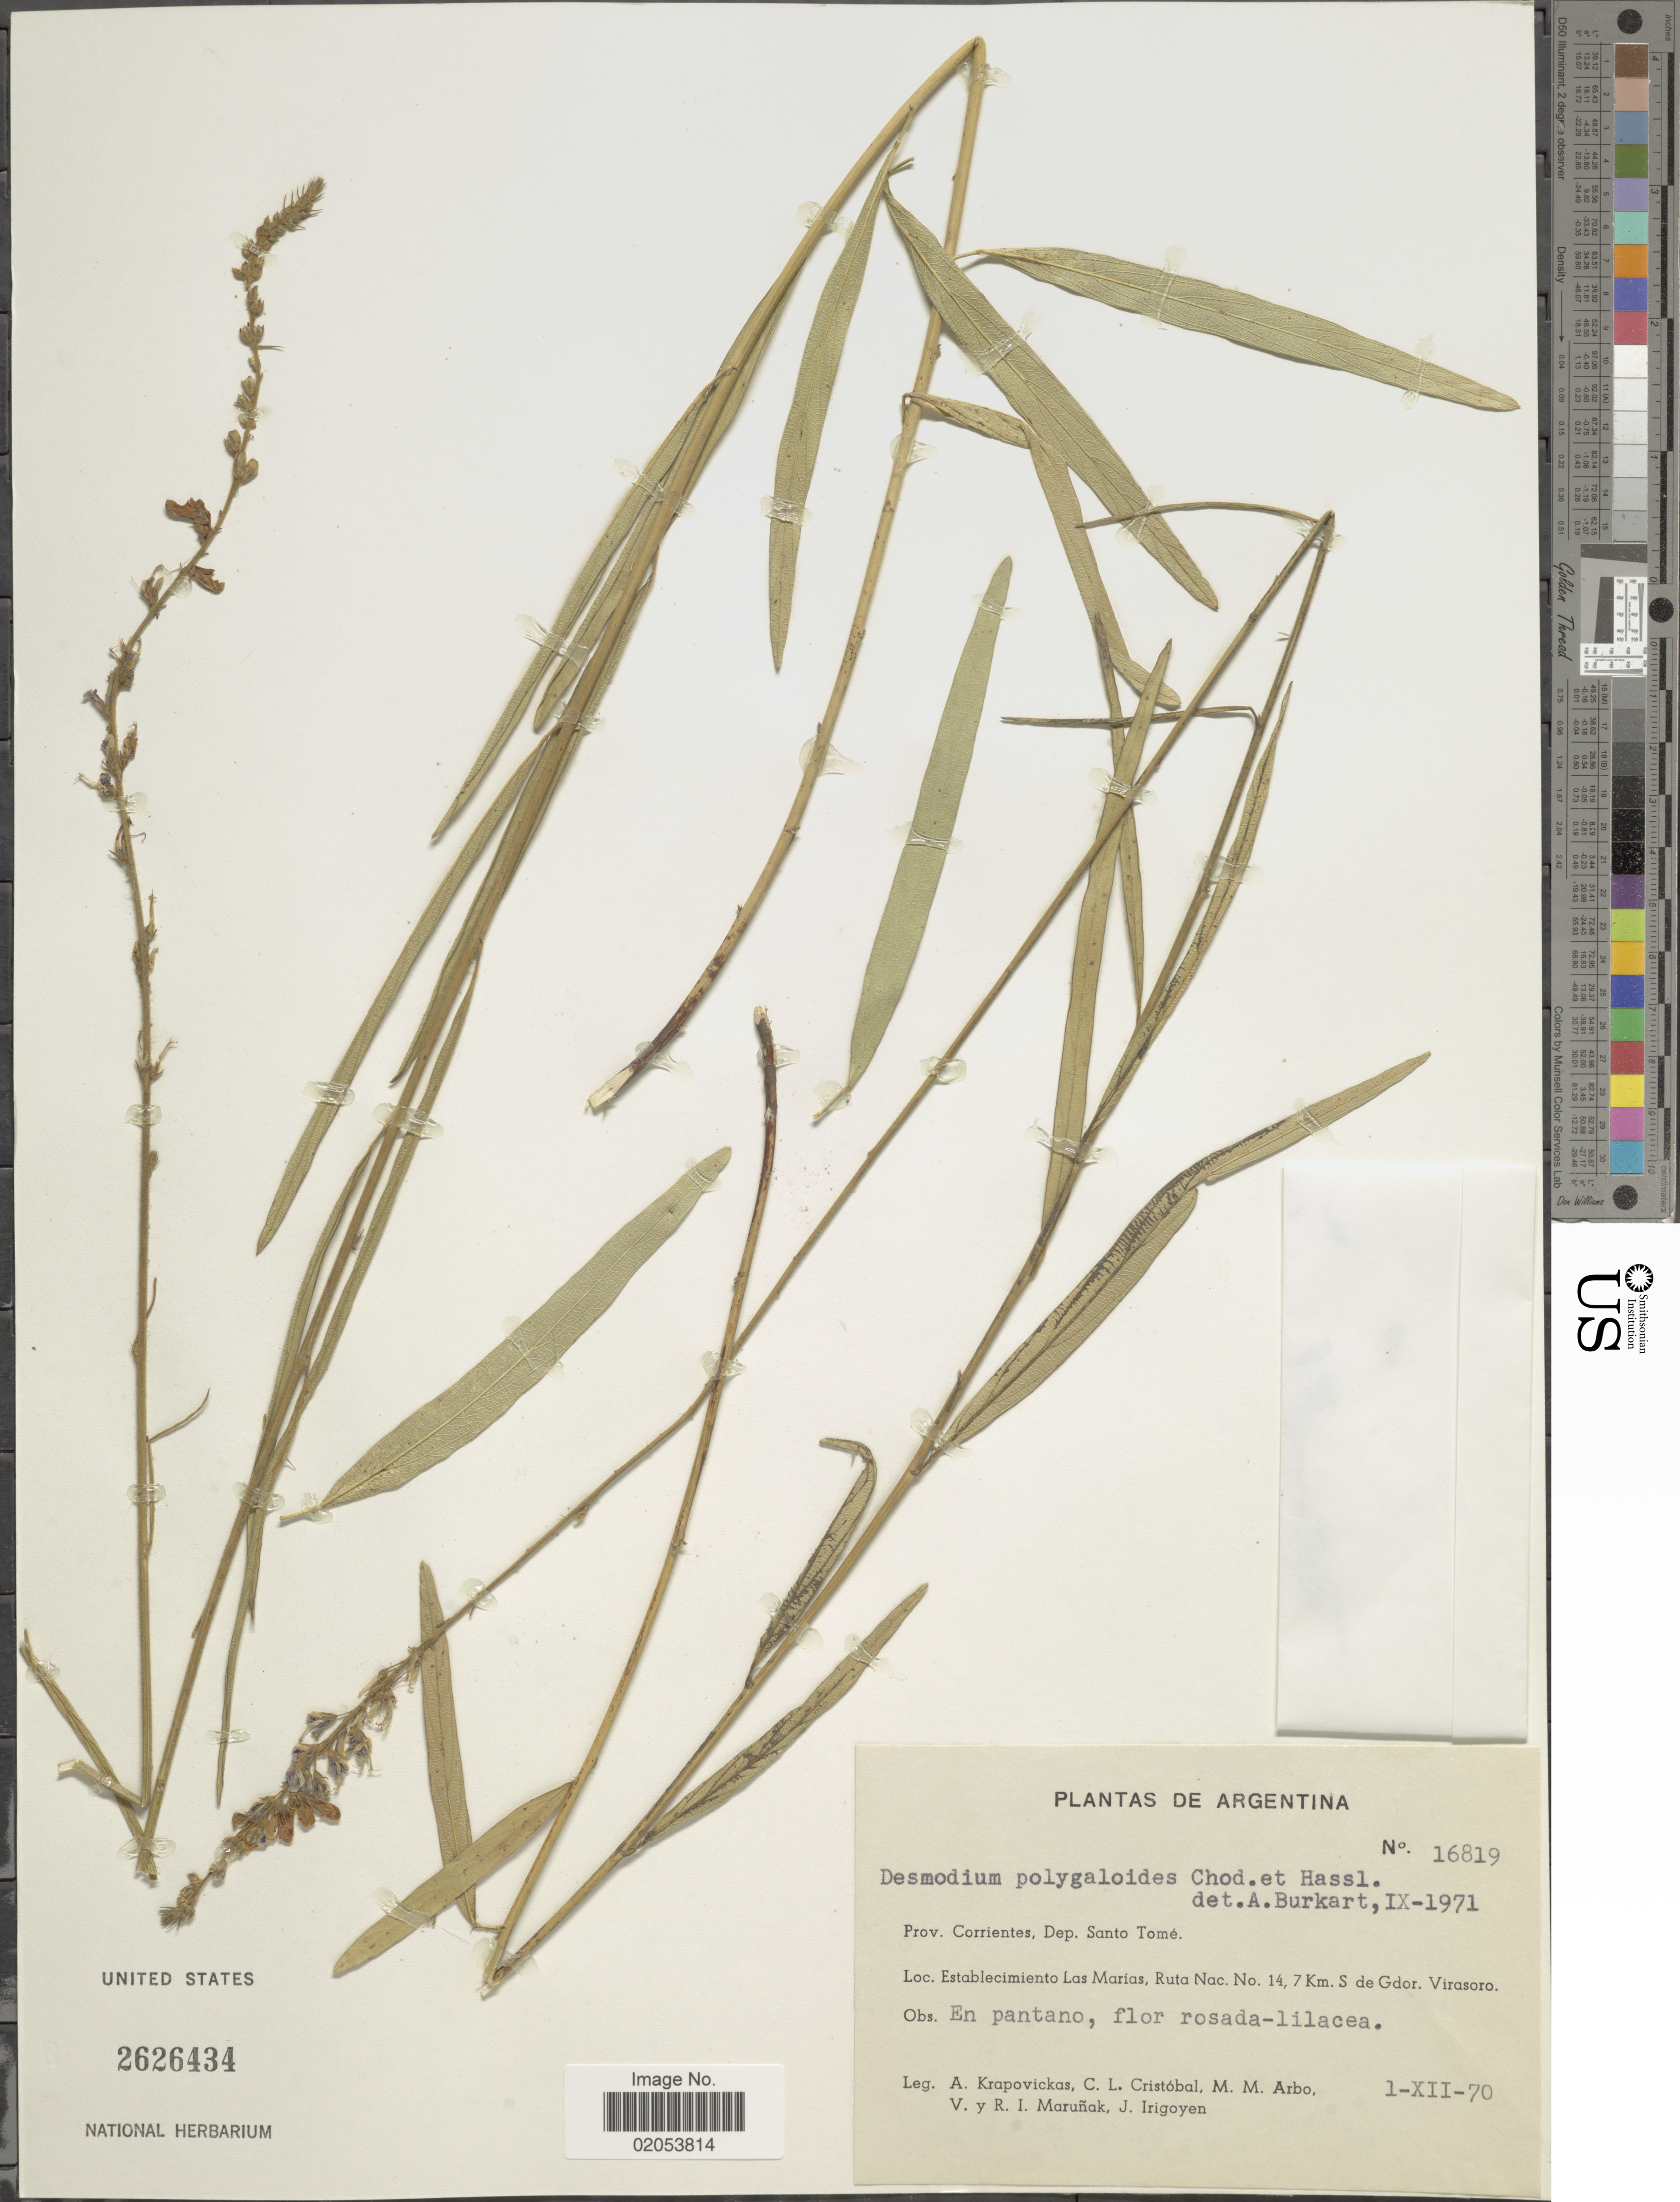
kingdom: Plantae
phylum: Tracheophyta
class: Magnoliopsida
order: Fabales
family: Fabaceae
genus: Desmodium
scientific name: Desmodium polygaloides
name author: Chodat & Hassl.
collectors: A. Krapovickas, C. L. Cristóbal, M. M. Arbo, V. Maruñak & et al.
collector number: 16819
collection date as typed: Transcribed d/m/y: 1/7/70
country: Argentina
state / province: Corrientes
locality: Dep. Santo Tome. Establecimiento Las Marias, Ruta Nac. No. 14, 7 Km. S. de Gdor Virasoro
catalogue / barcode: US 2626434